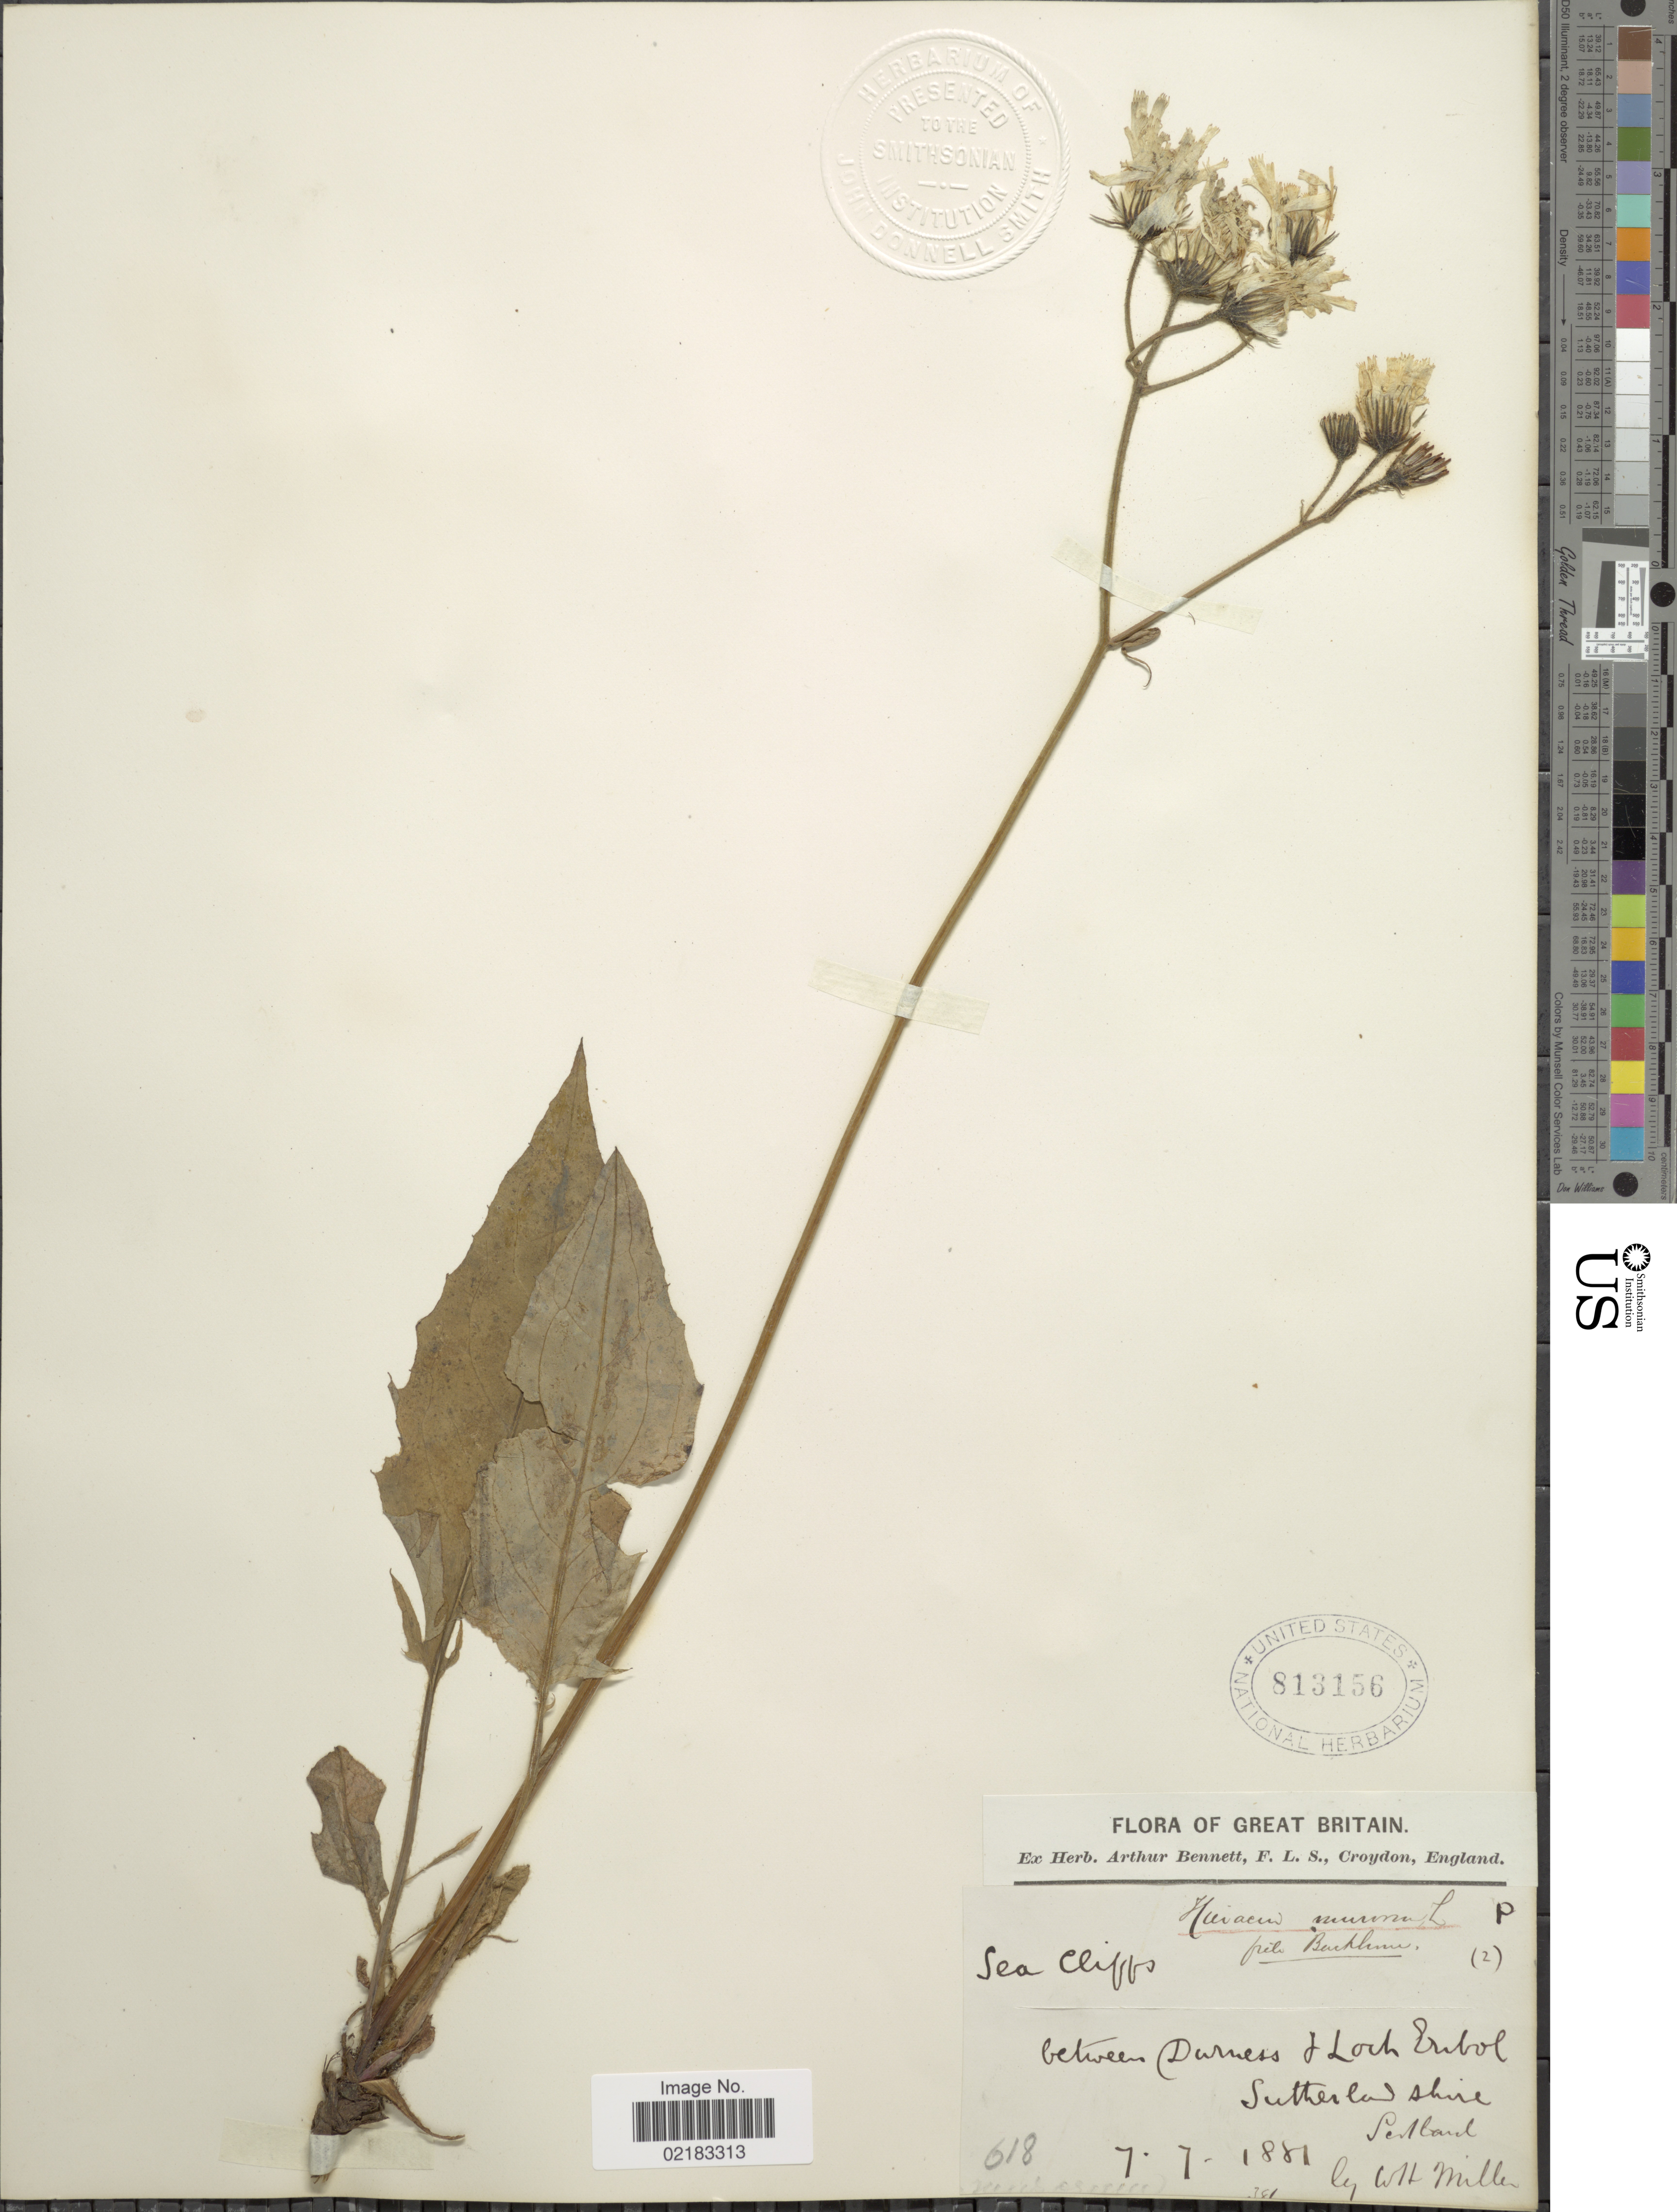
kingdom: Plantae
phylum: Tracheophyta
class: Magnoliopsida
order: Asterales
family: Asteraceae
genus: Hieracium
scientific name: Hieracium murorum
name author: L.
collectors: W. Miller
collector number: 618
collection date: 1881-07-07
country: United Kingdom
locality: Great Britain: Sea cliffs between Durness & Lock Eribol Sutherlandshire Portland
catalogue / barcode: US 813156